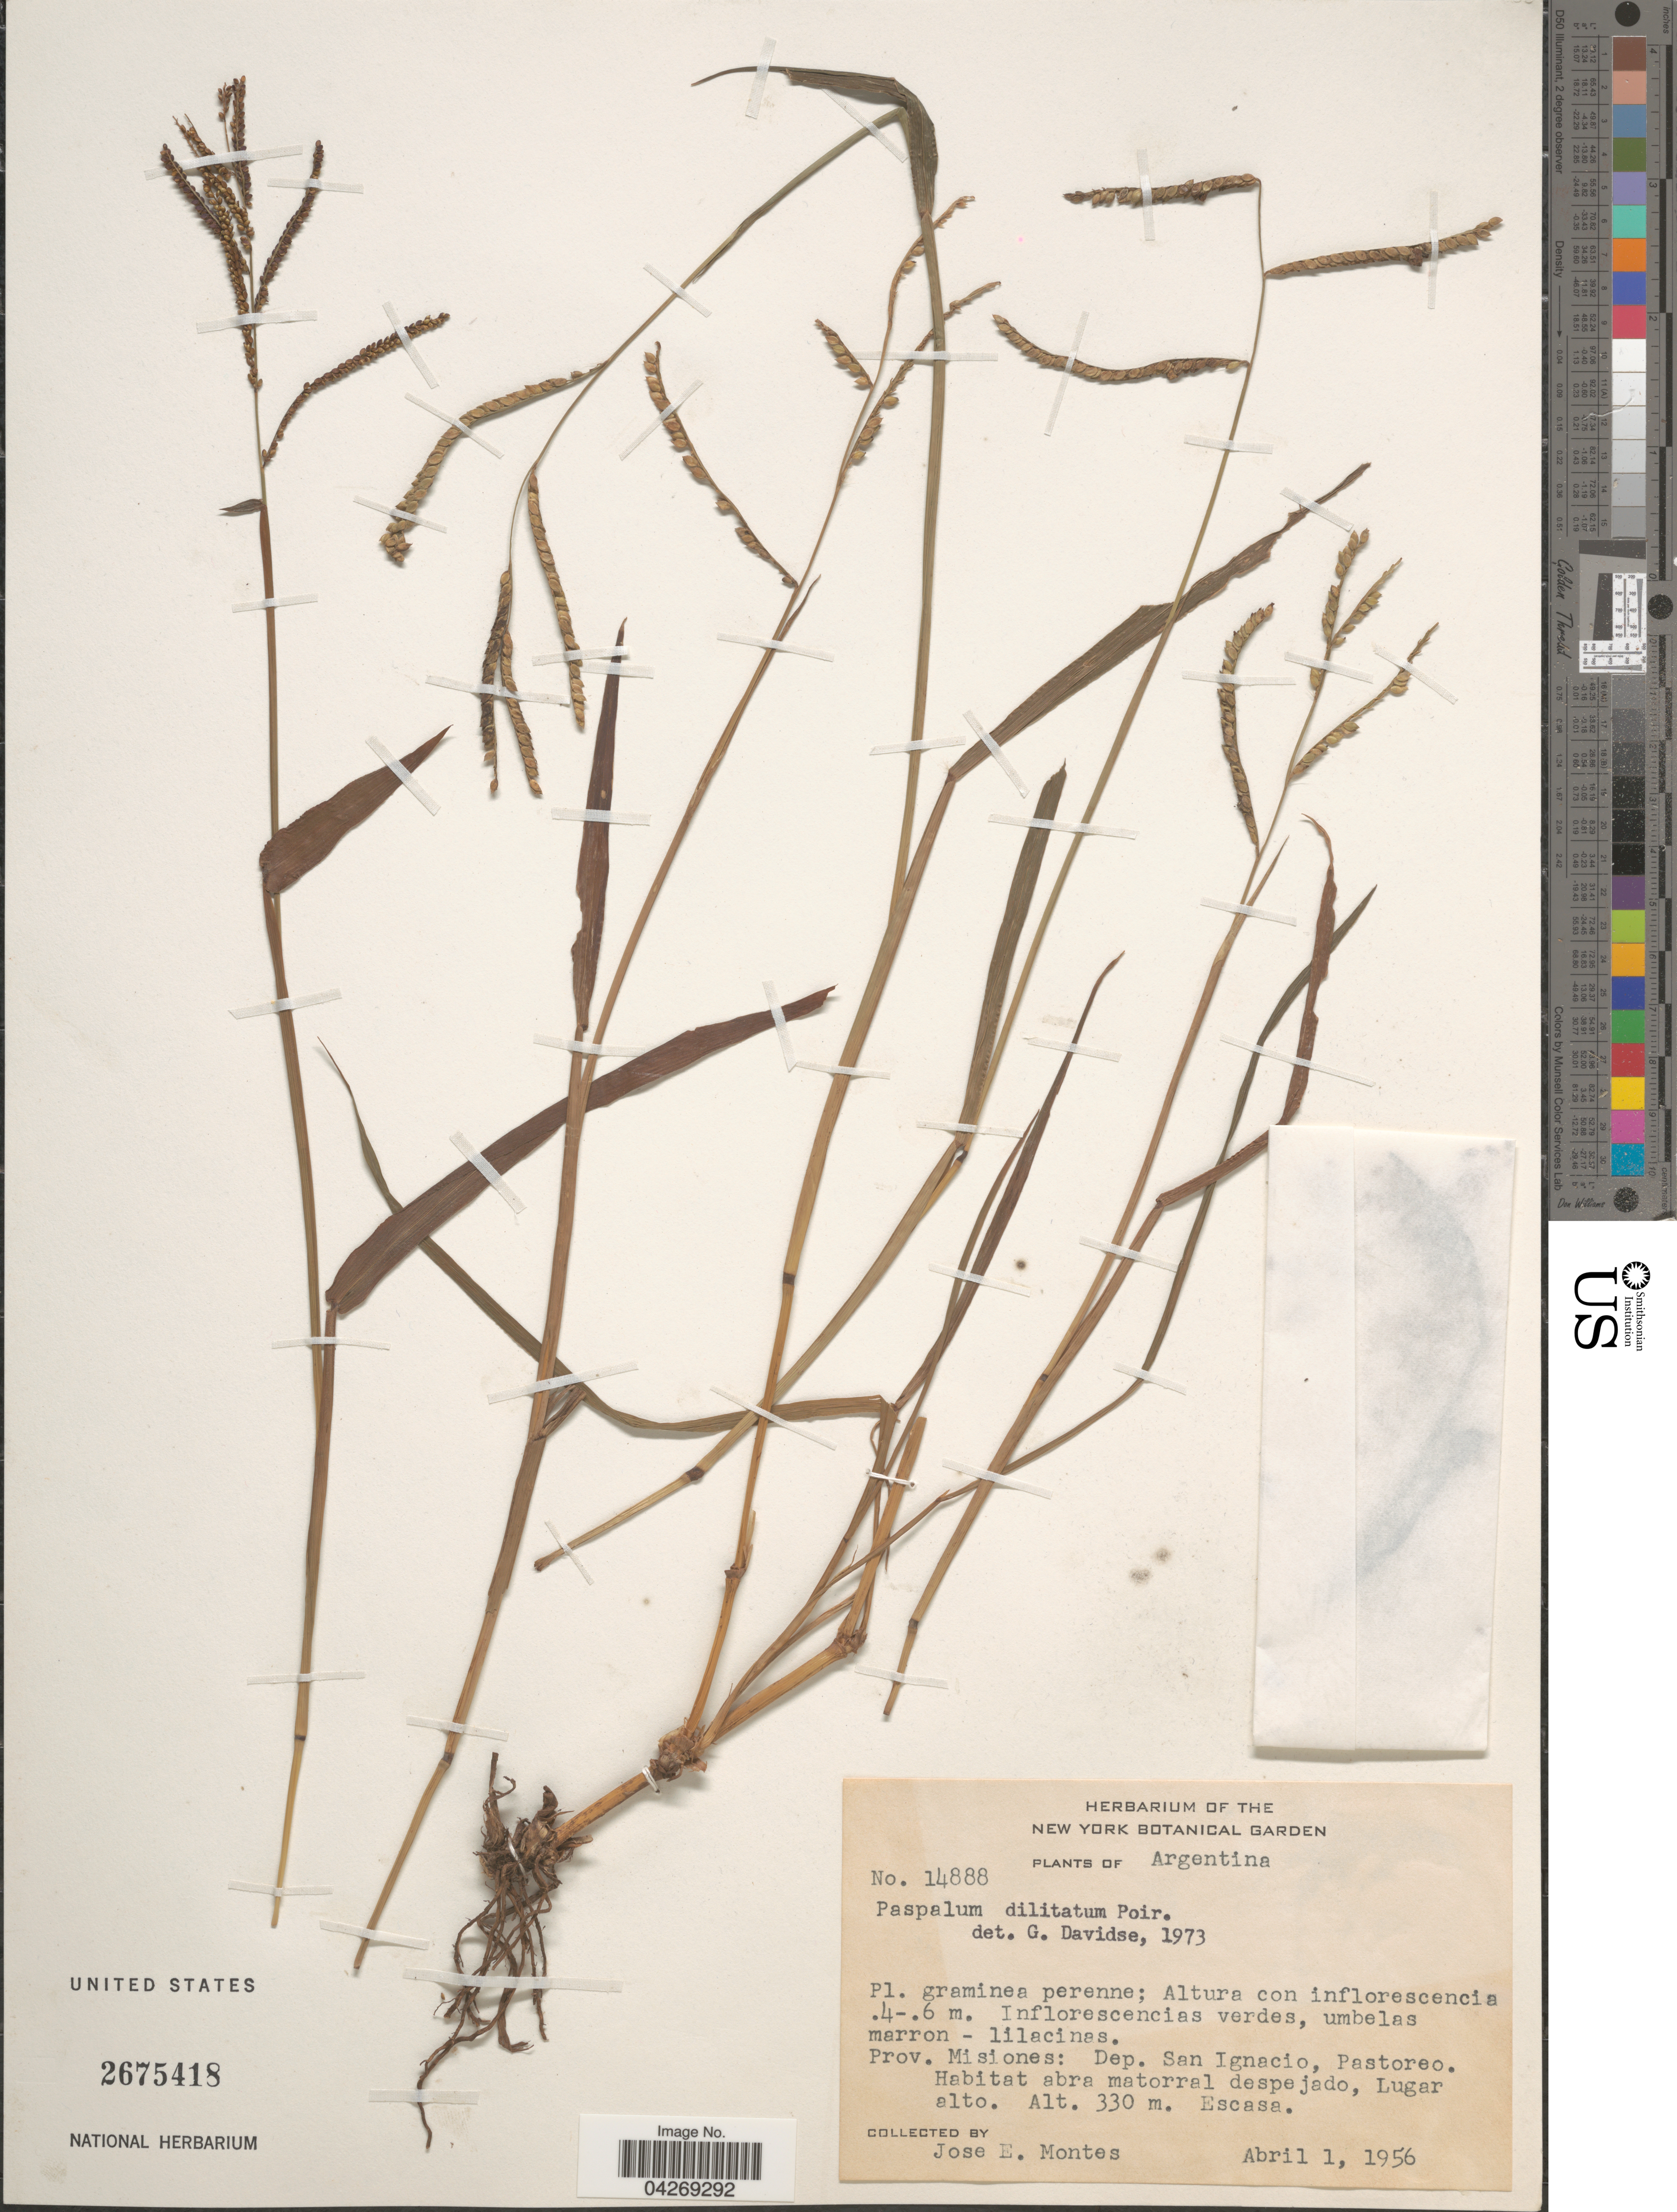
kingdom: Plantae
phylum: Tracheophyta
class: Liliopsida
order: Poales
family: Poaceae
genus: Paspalum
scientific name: Paspalum dilatatum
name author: Poir.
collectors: J. E. Montes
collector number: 14888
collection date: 1956-04-01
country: Argentina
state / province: Misiones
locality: Dep. San Ignacio, Pastoreo.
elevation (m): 330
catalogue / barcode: US 2675418